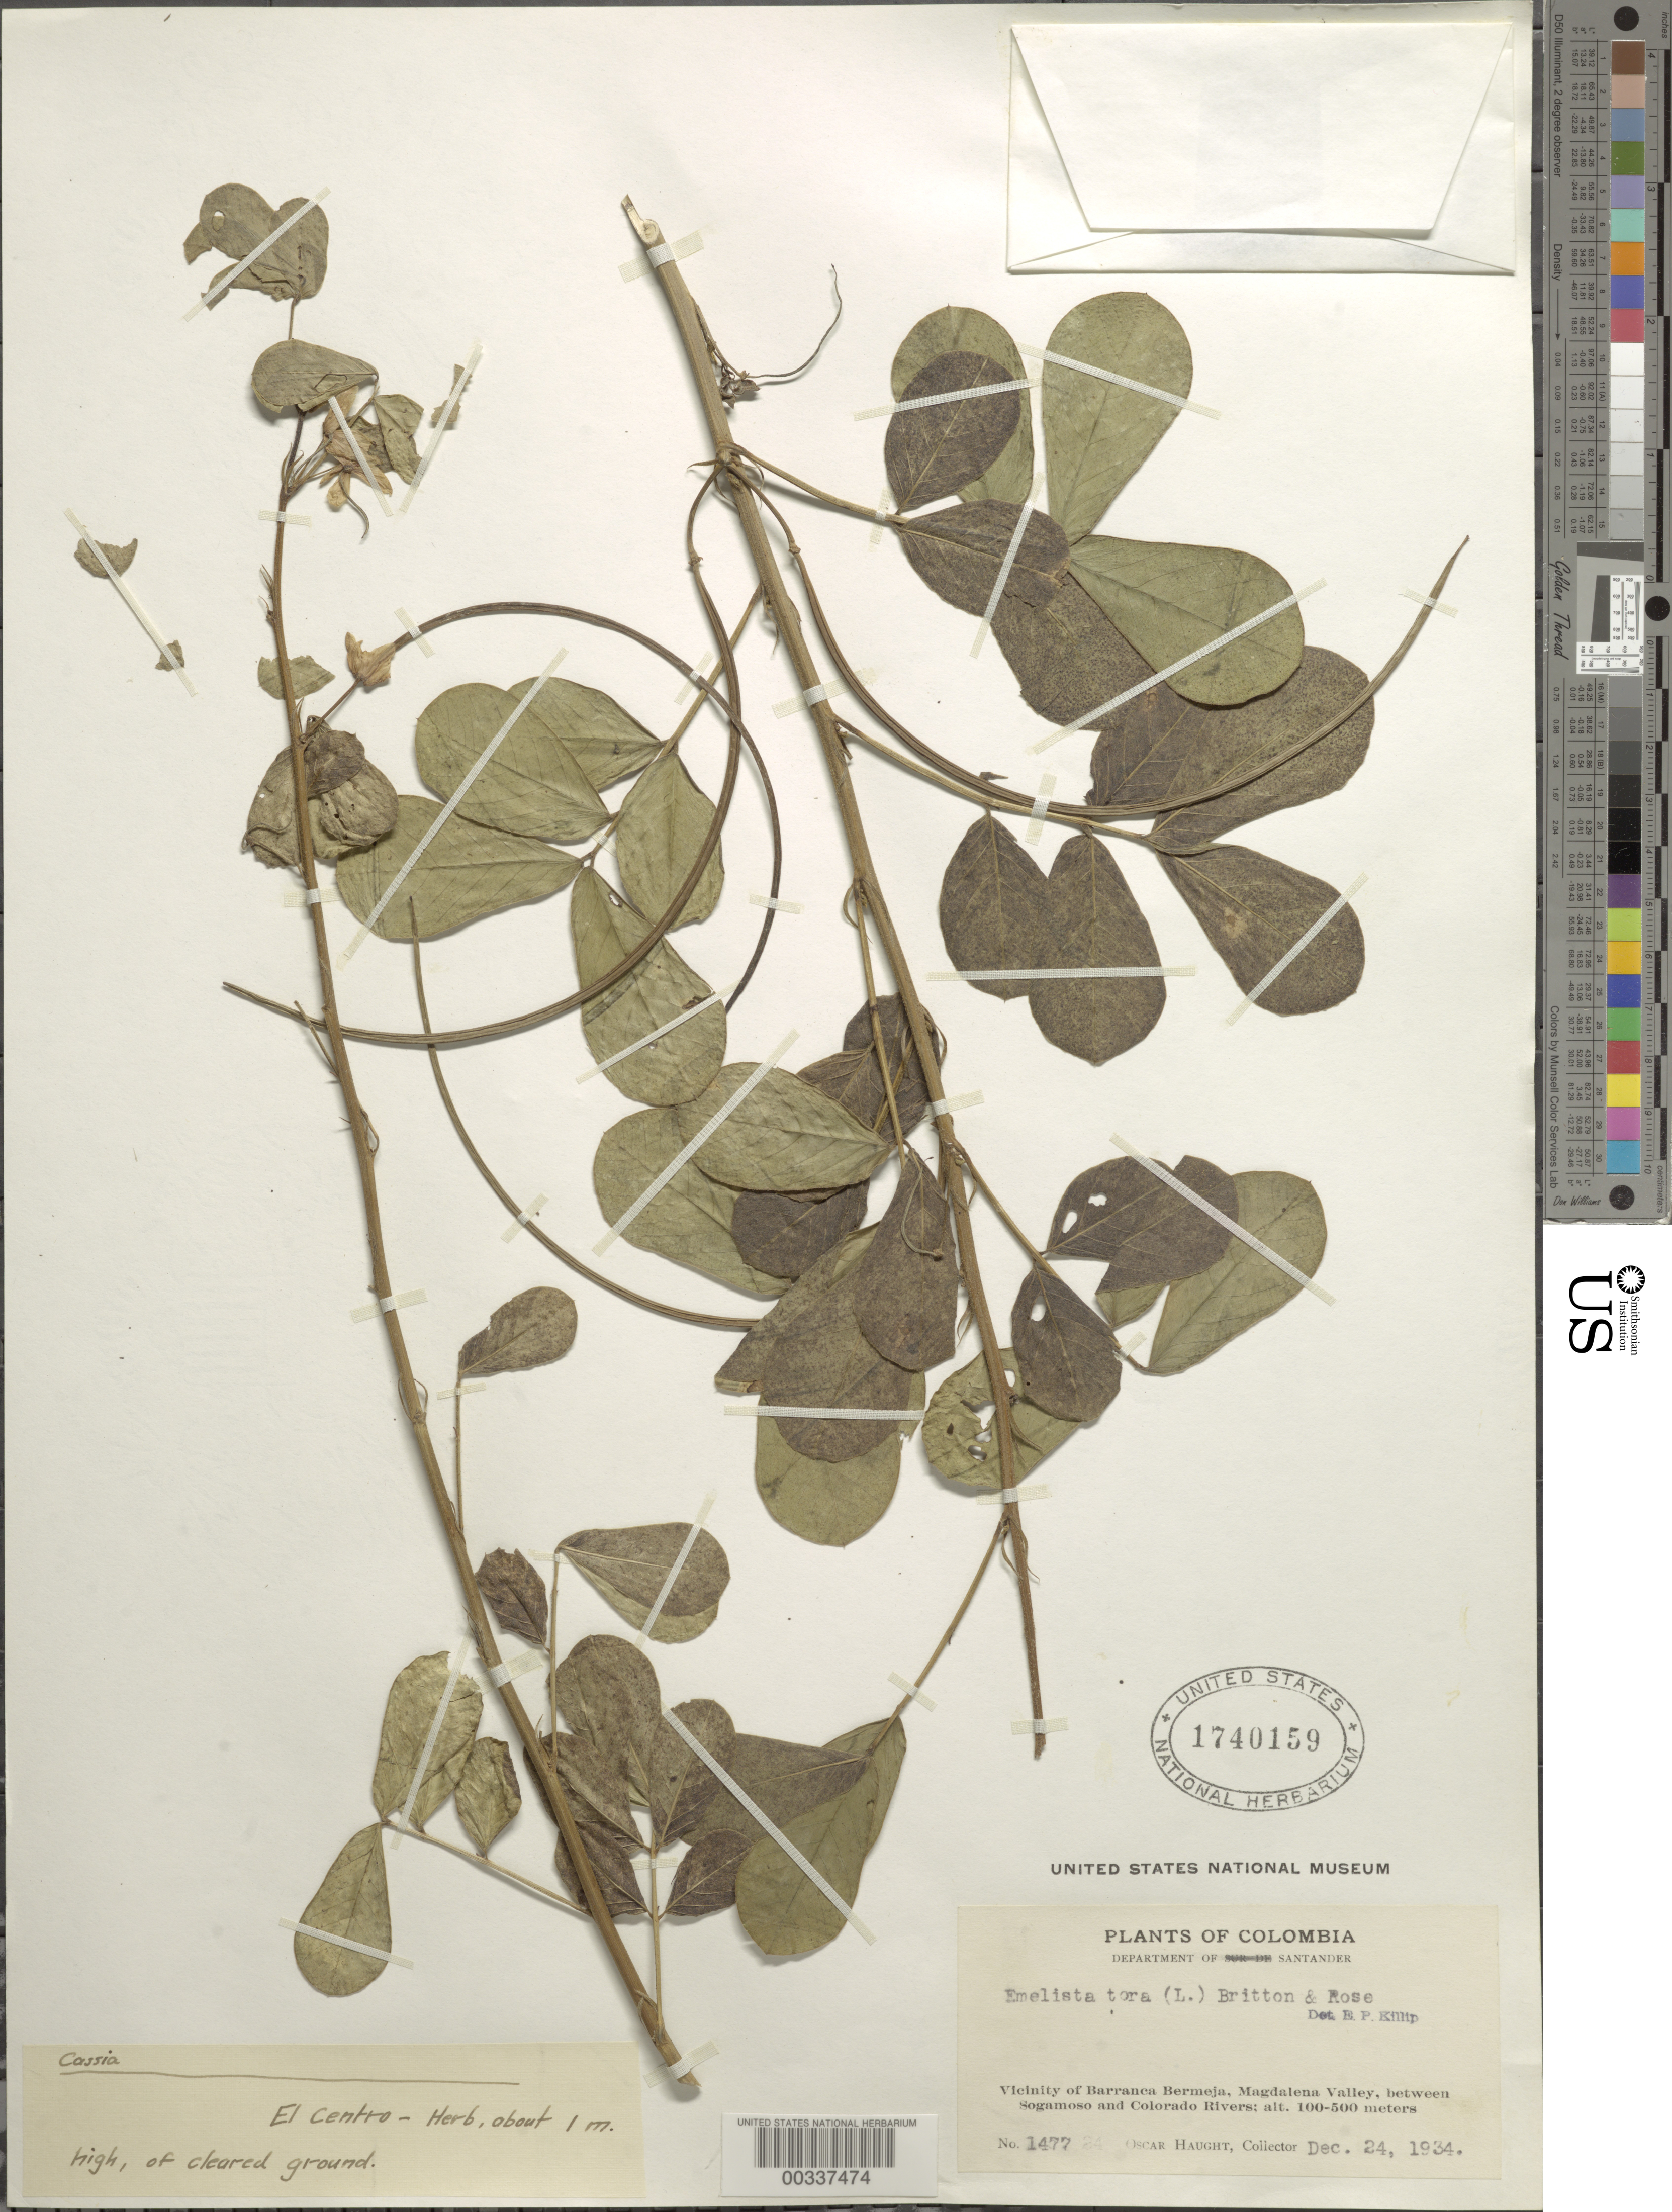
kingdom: Plantae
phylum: Tracheophyta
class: Magnoliopsida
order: Fabales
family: Fabaceae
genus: Senna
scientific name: Senna obtusifolia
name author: (L.) H.S. Irwin & Barneby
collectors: O. L. Haught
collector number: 1477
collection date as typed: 24 Dec 1934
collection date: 1934-12-24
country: Colombia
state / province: Santander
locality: El Centro; vicinity of Barrancabermeja, Magdalena Valley, between Sogamoso and Colorado Rivers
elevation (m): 100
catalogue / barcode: US 1740159